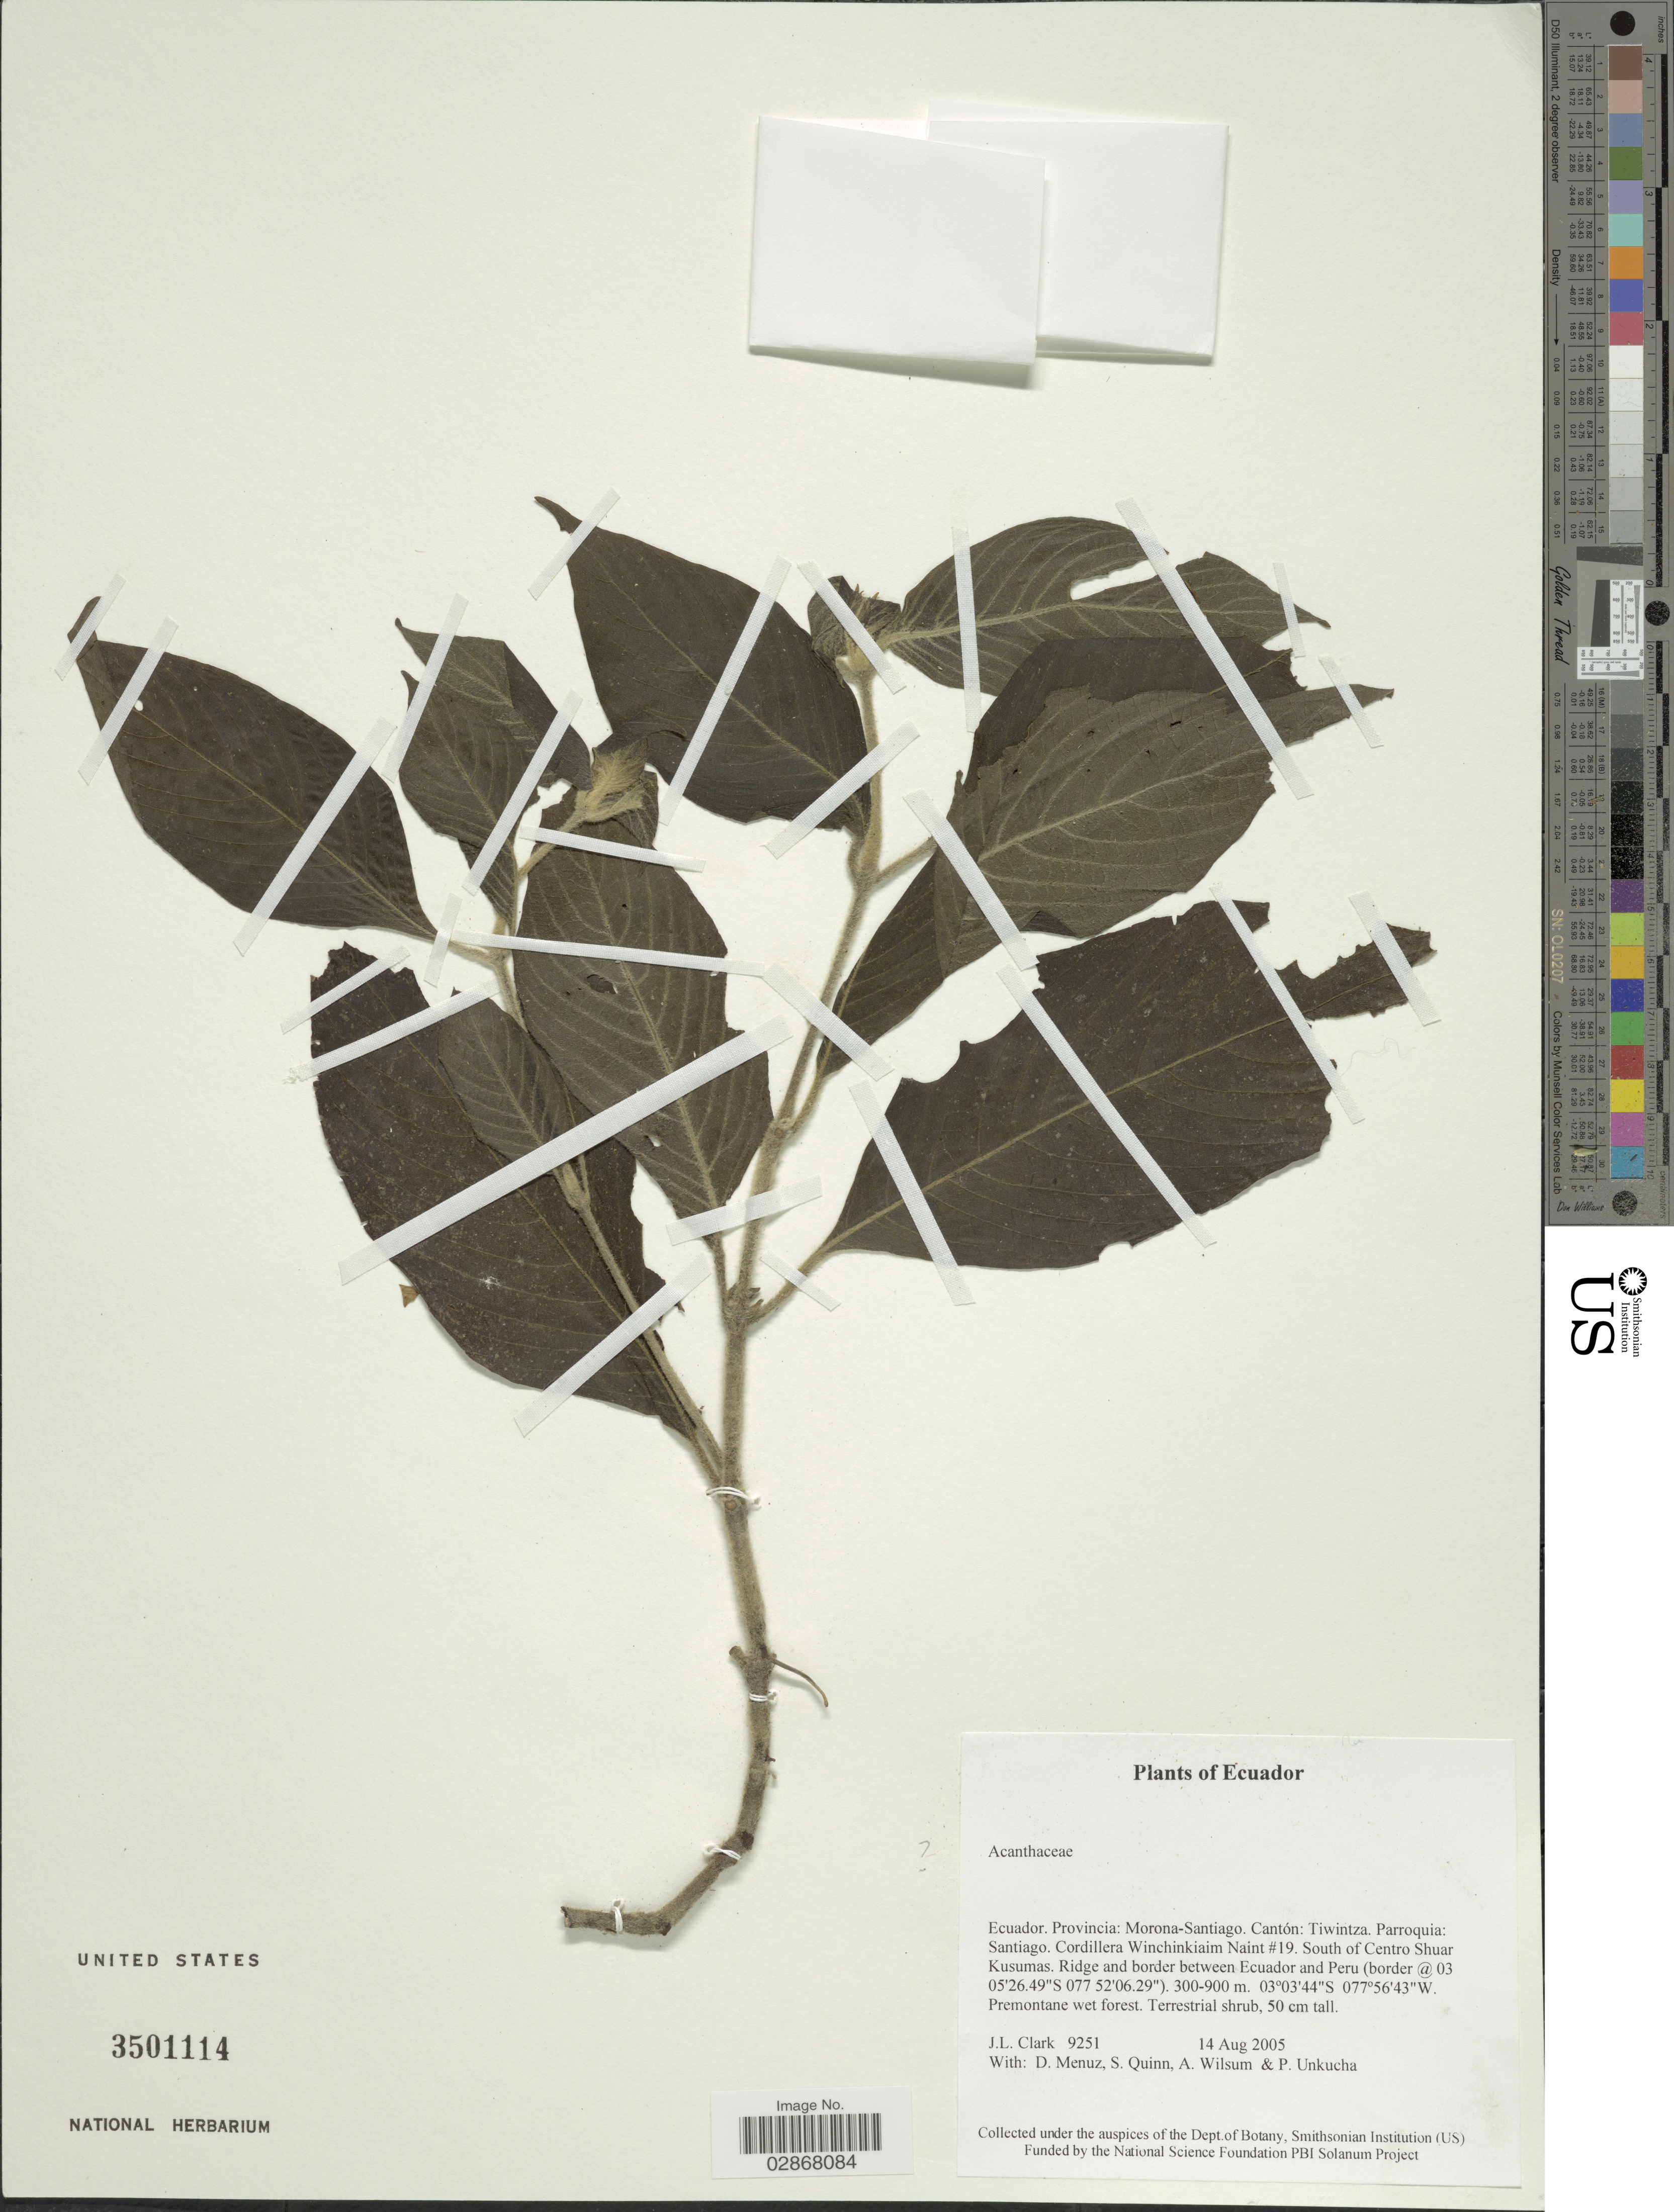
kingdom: Plantae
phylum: Tracheophyta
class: Magnoliopsida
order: Lamiales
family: Acanthaceae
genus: Aphelandra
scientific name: Aphelandra sp.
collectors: J. L. Clark, D. Menuz, S. Quinn, A. Wilsum & P. Unkucha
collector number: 9251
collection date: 2005-08-14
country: Ecuador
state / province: Morona-Santiago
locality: Cantón: Tiwintza. Parroquia: Snatiago. Cordillera Winchinkiaim Naint #19. South of Centro Shuar Kusumas. Ridge and border between Ecuador and Peru.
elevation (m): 300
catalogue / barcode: US 3501114